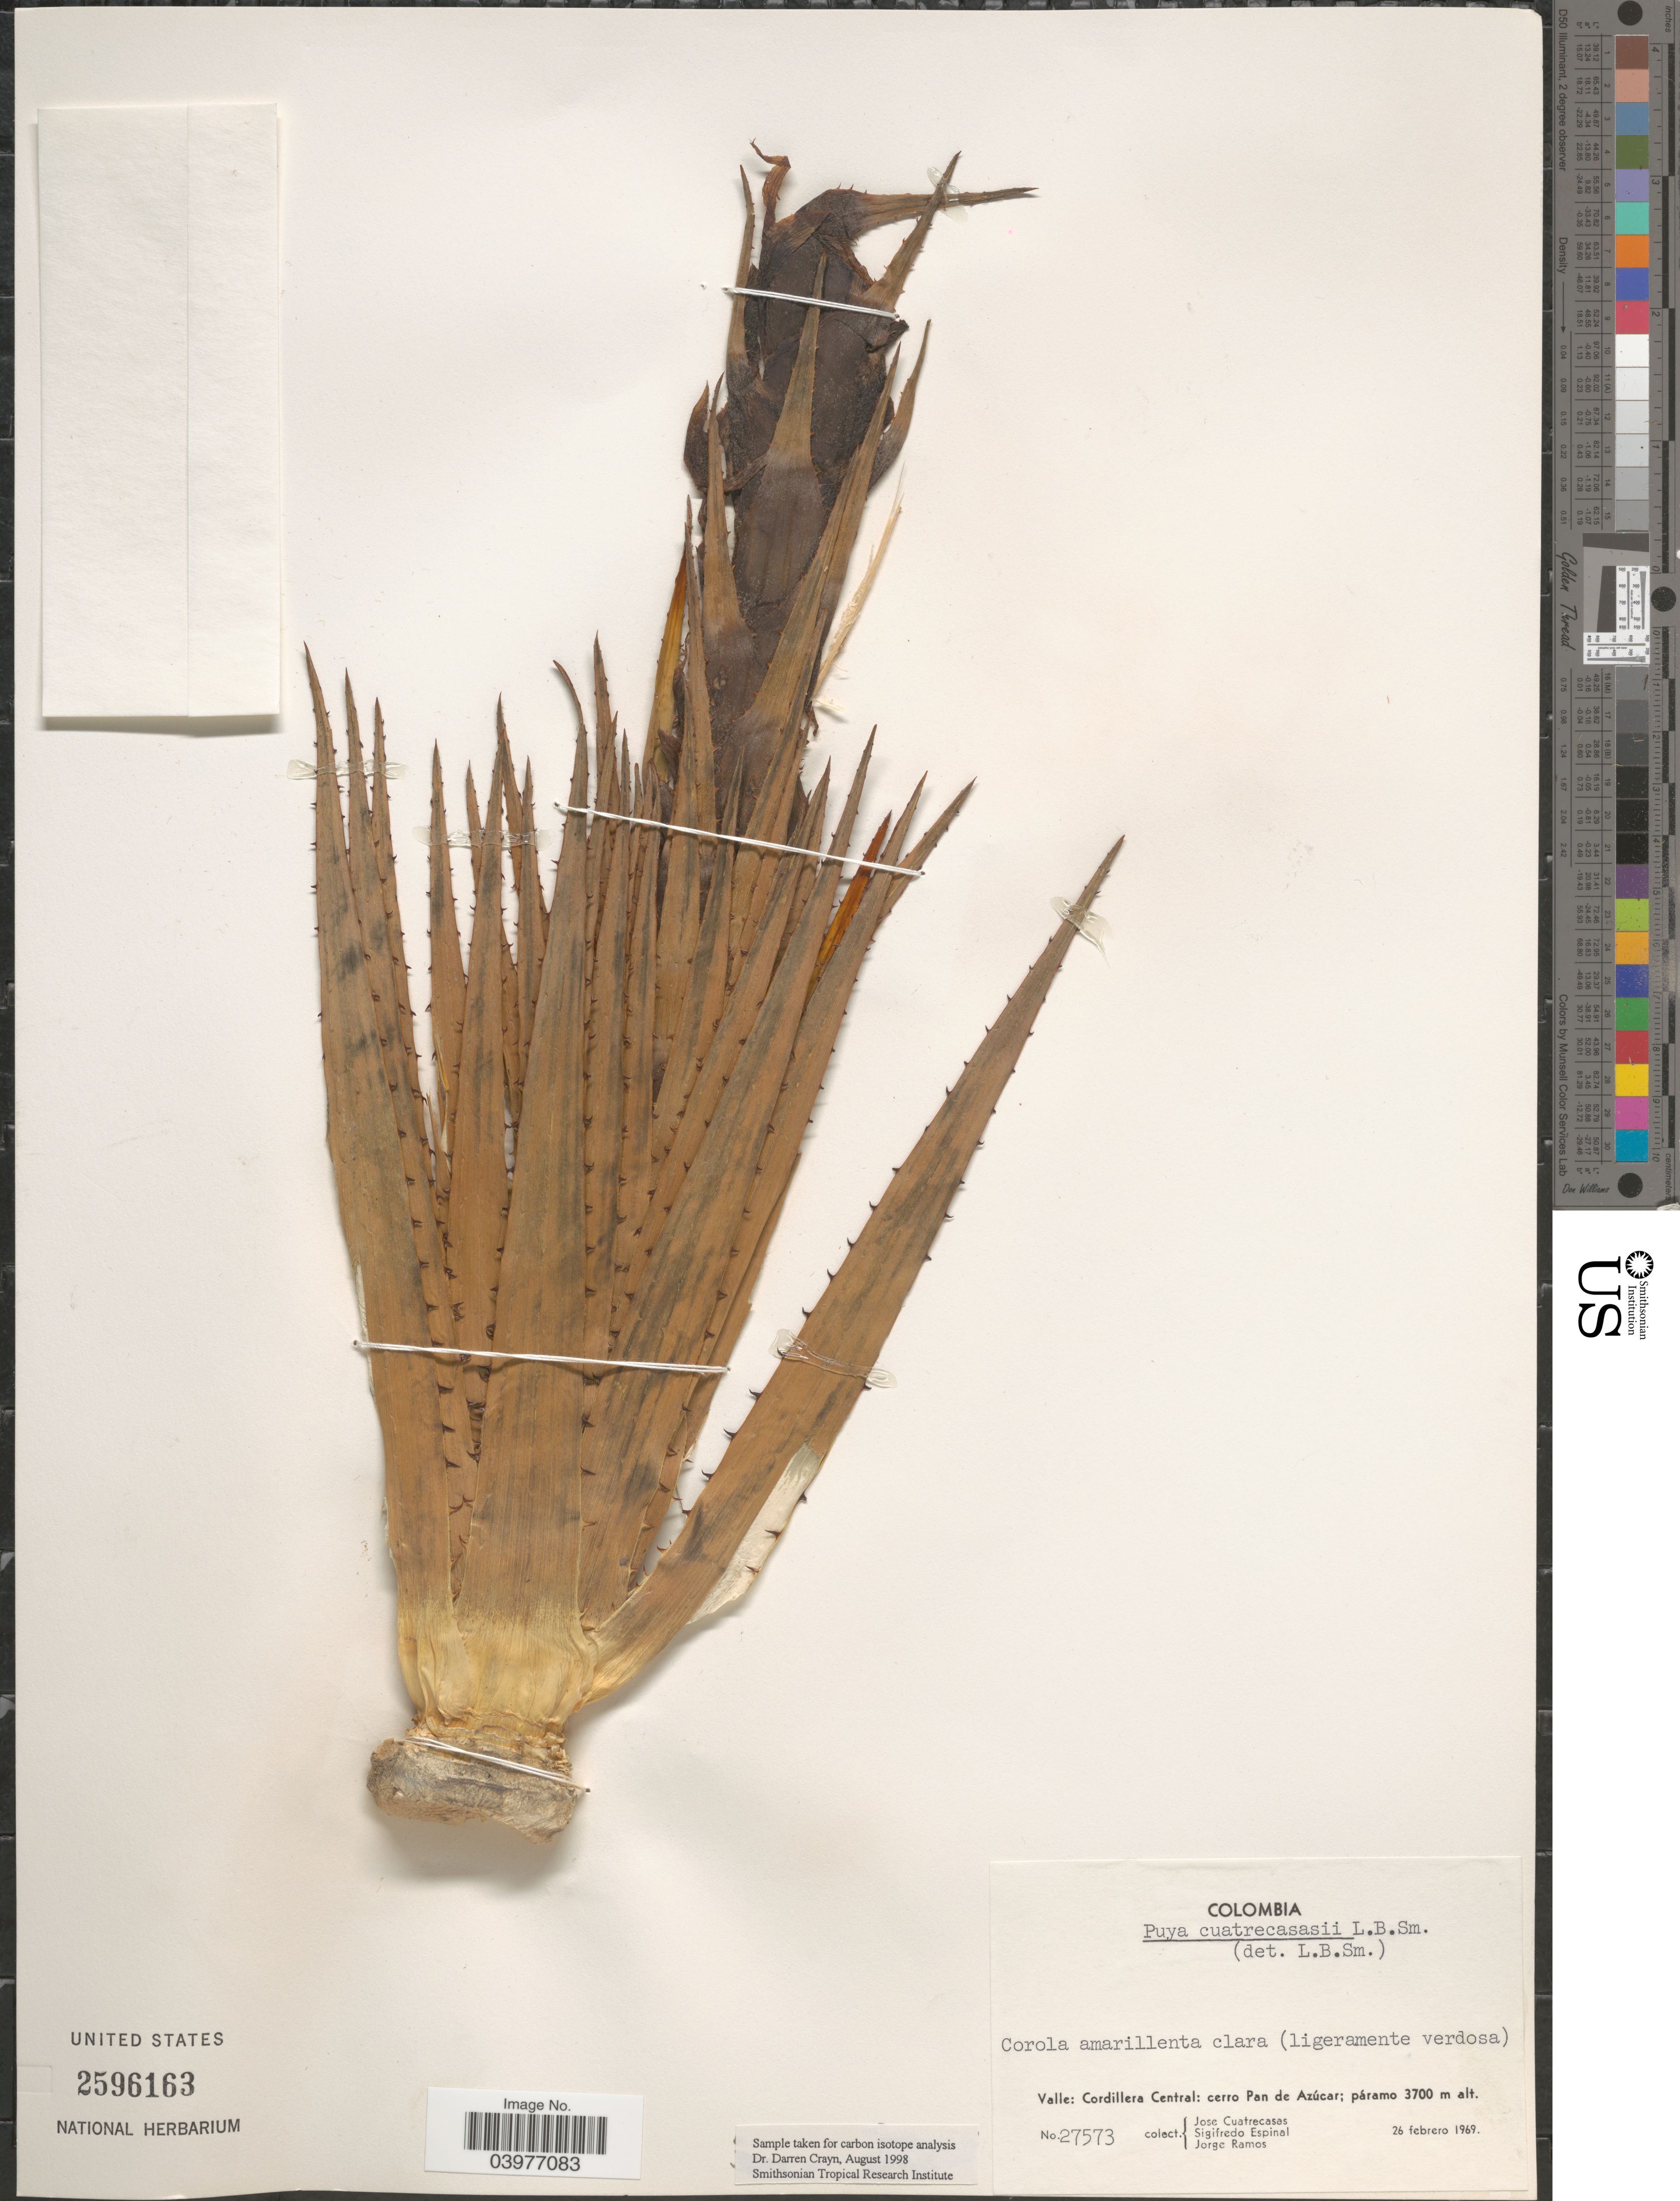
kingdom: Plantae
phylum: Tracheophyta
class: Liliopsida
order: Poales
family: Bromeliaceae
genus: Puya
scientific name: Puya cuatrecasasii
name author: L.B. Sm.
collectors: J. Cuatrecasas, S. Espinal & J. Ramos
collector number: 27573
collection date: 1969-02-26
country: Colombia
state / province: Valle del Cauca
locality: Valle: Cordillera Central: cerro Pan de Azúcar; páramo.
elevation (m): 3700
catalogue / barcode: US 2596163